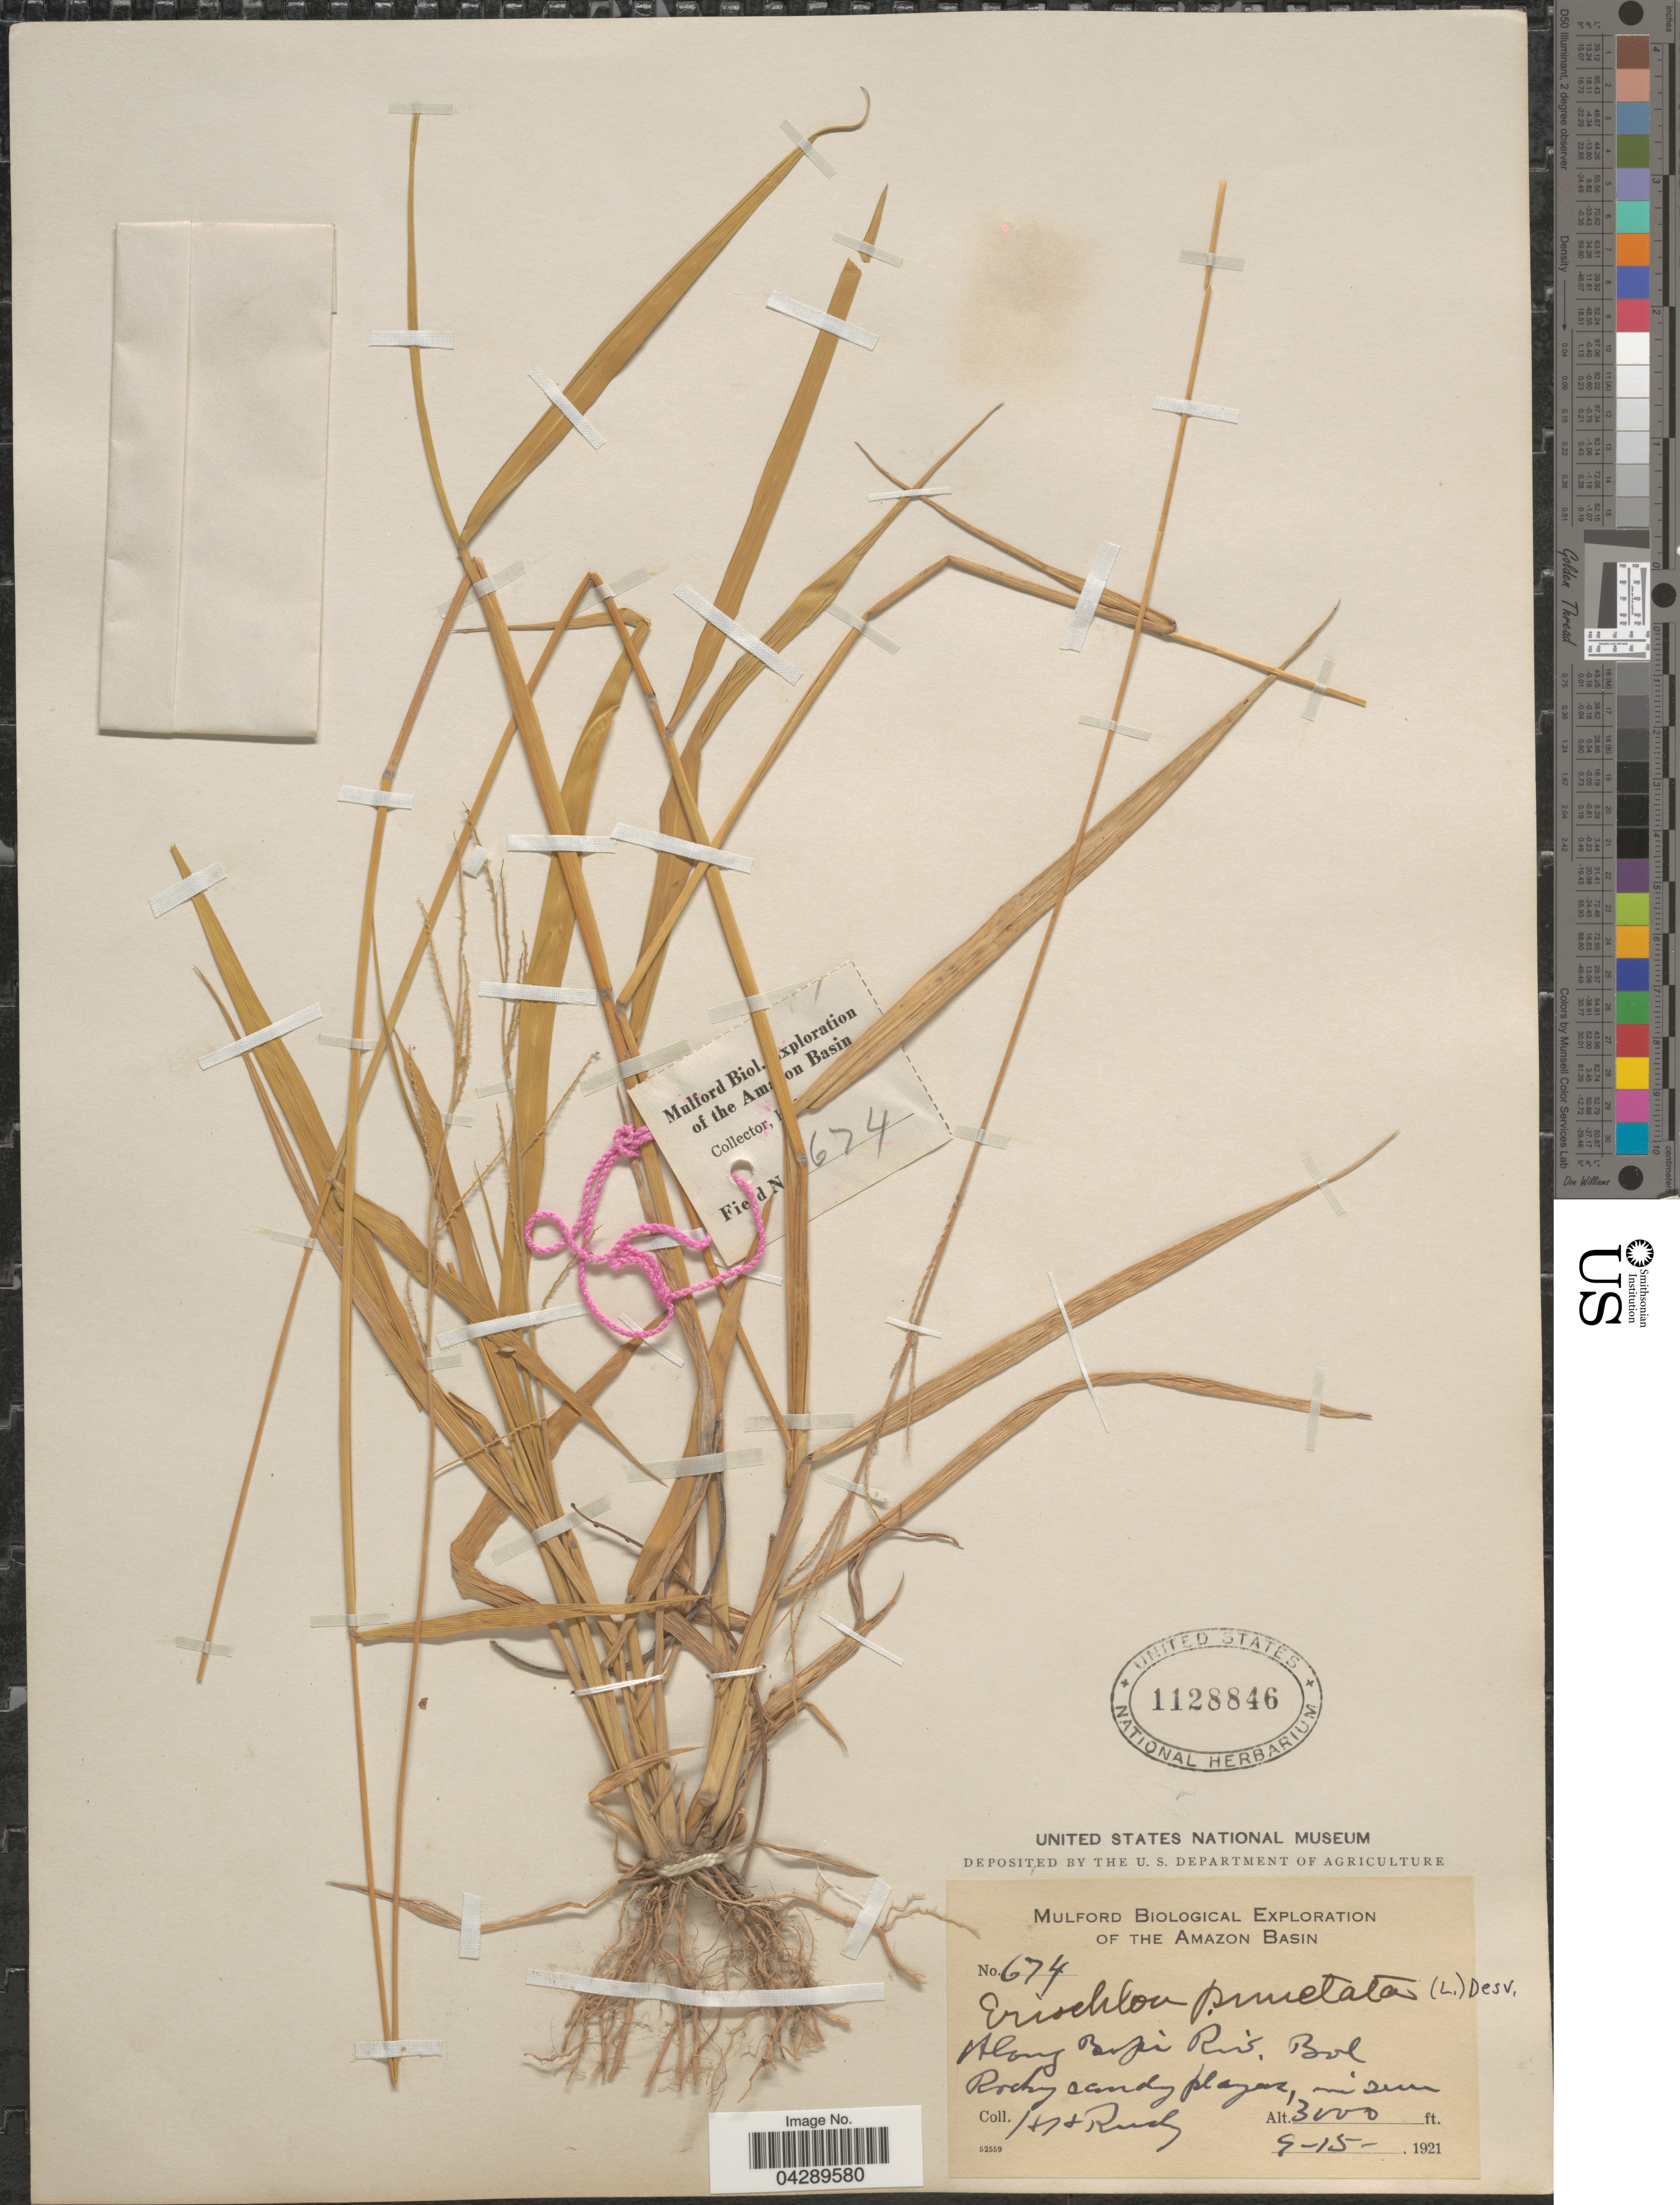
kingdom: Plantae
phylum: Tracheophyta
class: Liliopsida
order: Poales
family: Poaceae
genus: Eriochloa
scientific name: Eriochloa punctata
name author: (L.) Desv. ex Ham.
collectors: H. H. Rusby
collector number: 674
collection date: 1921-09-15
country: Bolivia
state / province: La Paz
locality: Bopi River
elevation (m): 914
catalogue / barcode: US 1128846